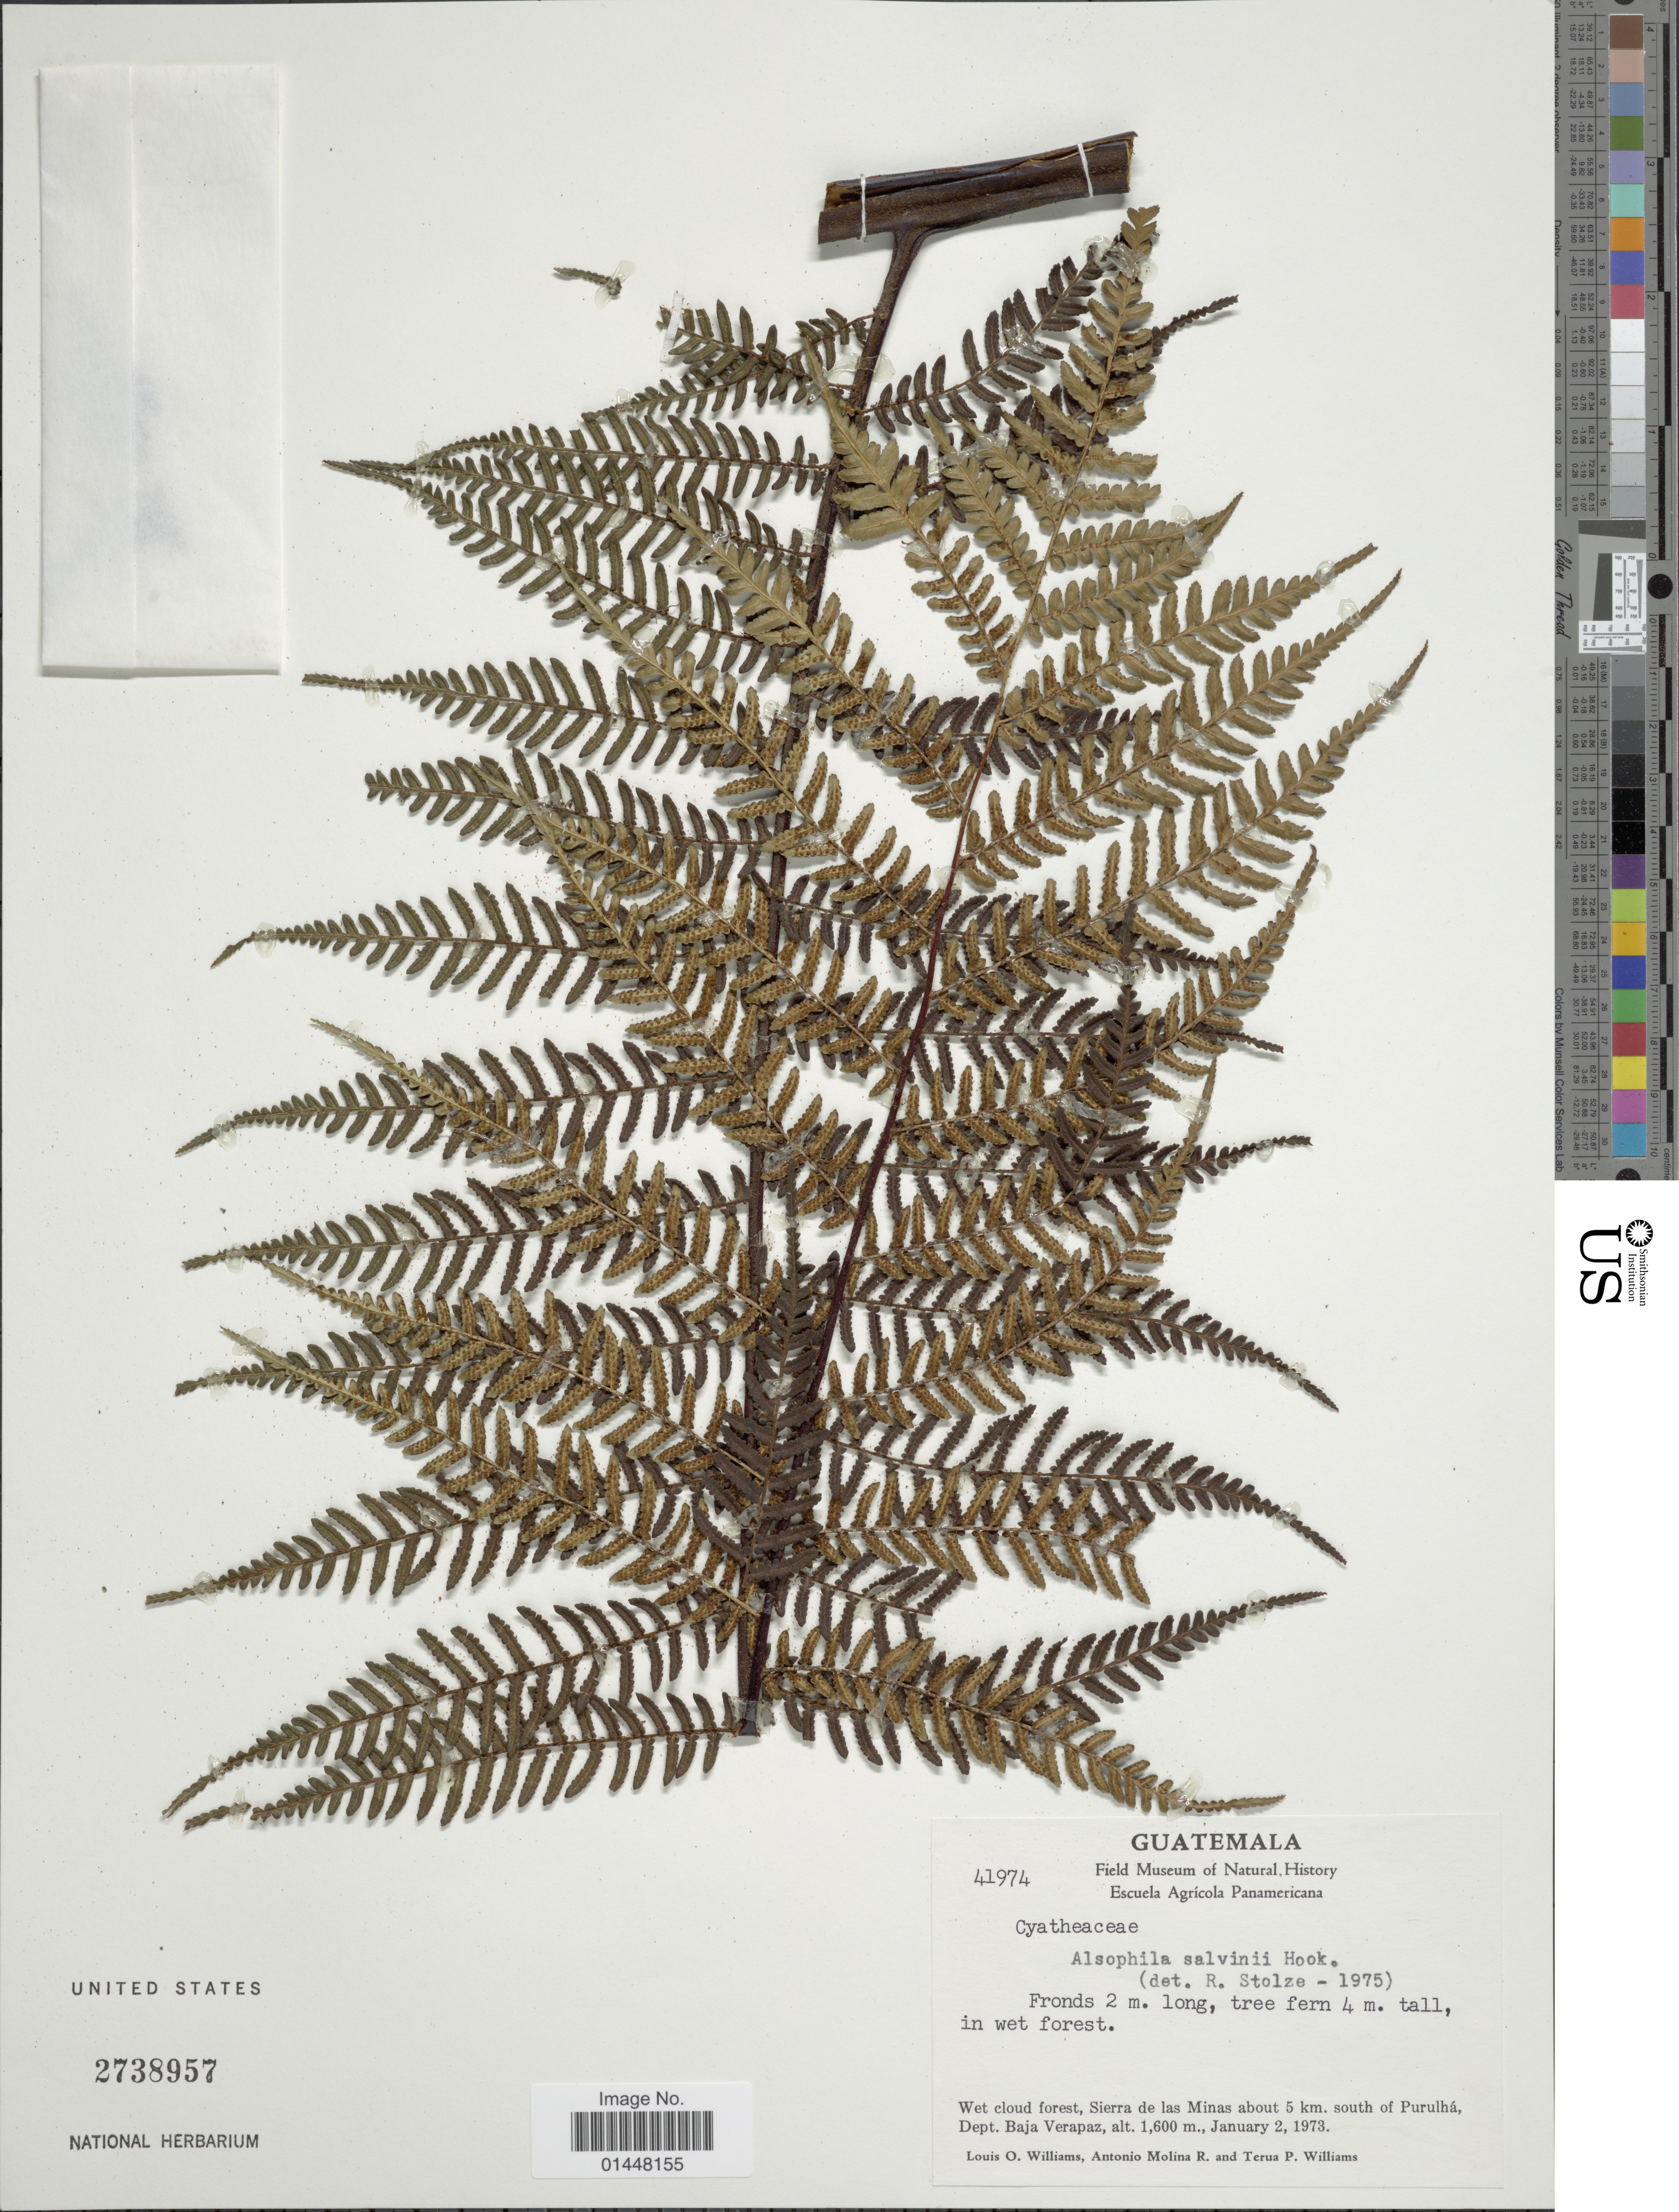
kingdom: Plantae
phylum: Tracheophyta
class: Polypodiopsida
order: Cyatheales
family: Cyatheaceae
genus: Gymnosphaera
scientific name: Gymnosphaera salvinii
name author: (Hook.)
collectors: L. O. Williams, A. Molina R. & T. P. Williams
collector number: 41974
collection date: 1973-01-02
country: Guatemala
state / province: Baja Verapaz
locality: Wet cloud forest, Sierra de las Minas about 5 km. south of Purulha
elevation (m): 1600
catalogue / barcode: US 2738957